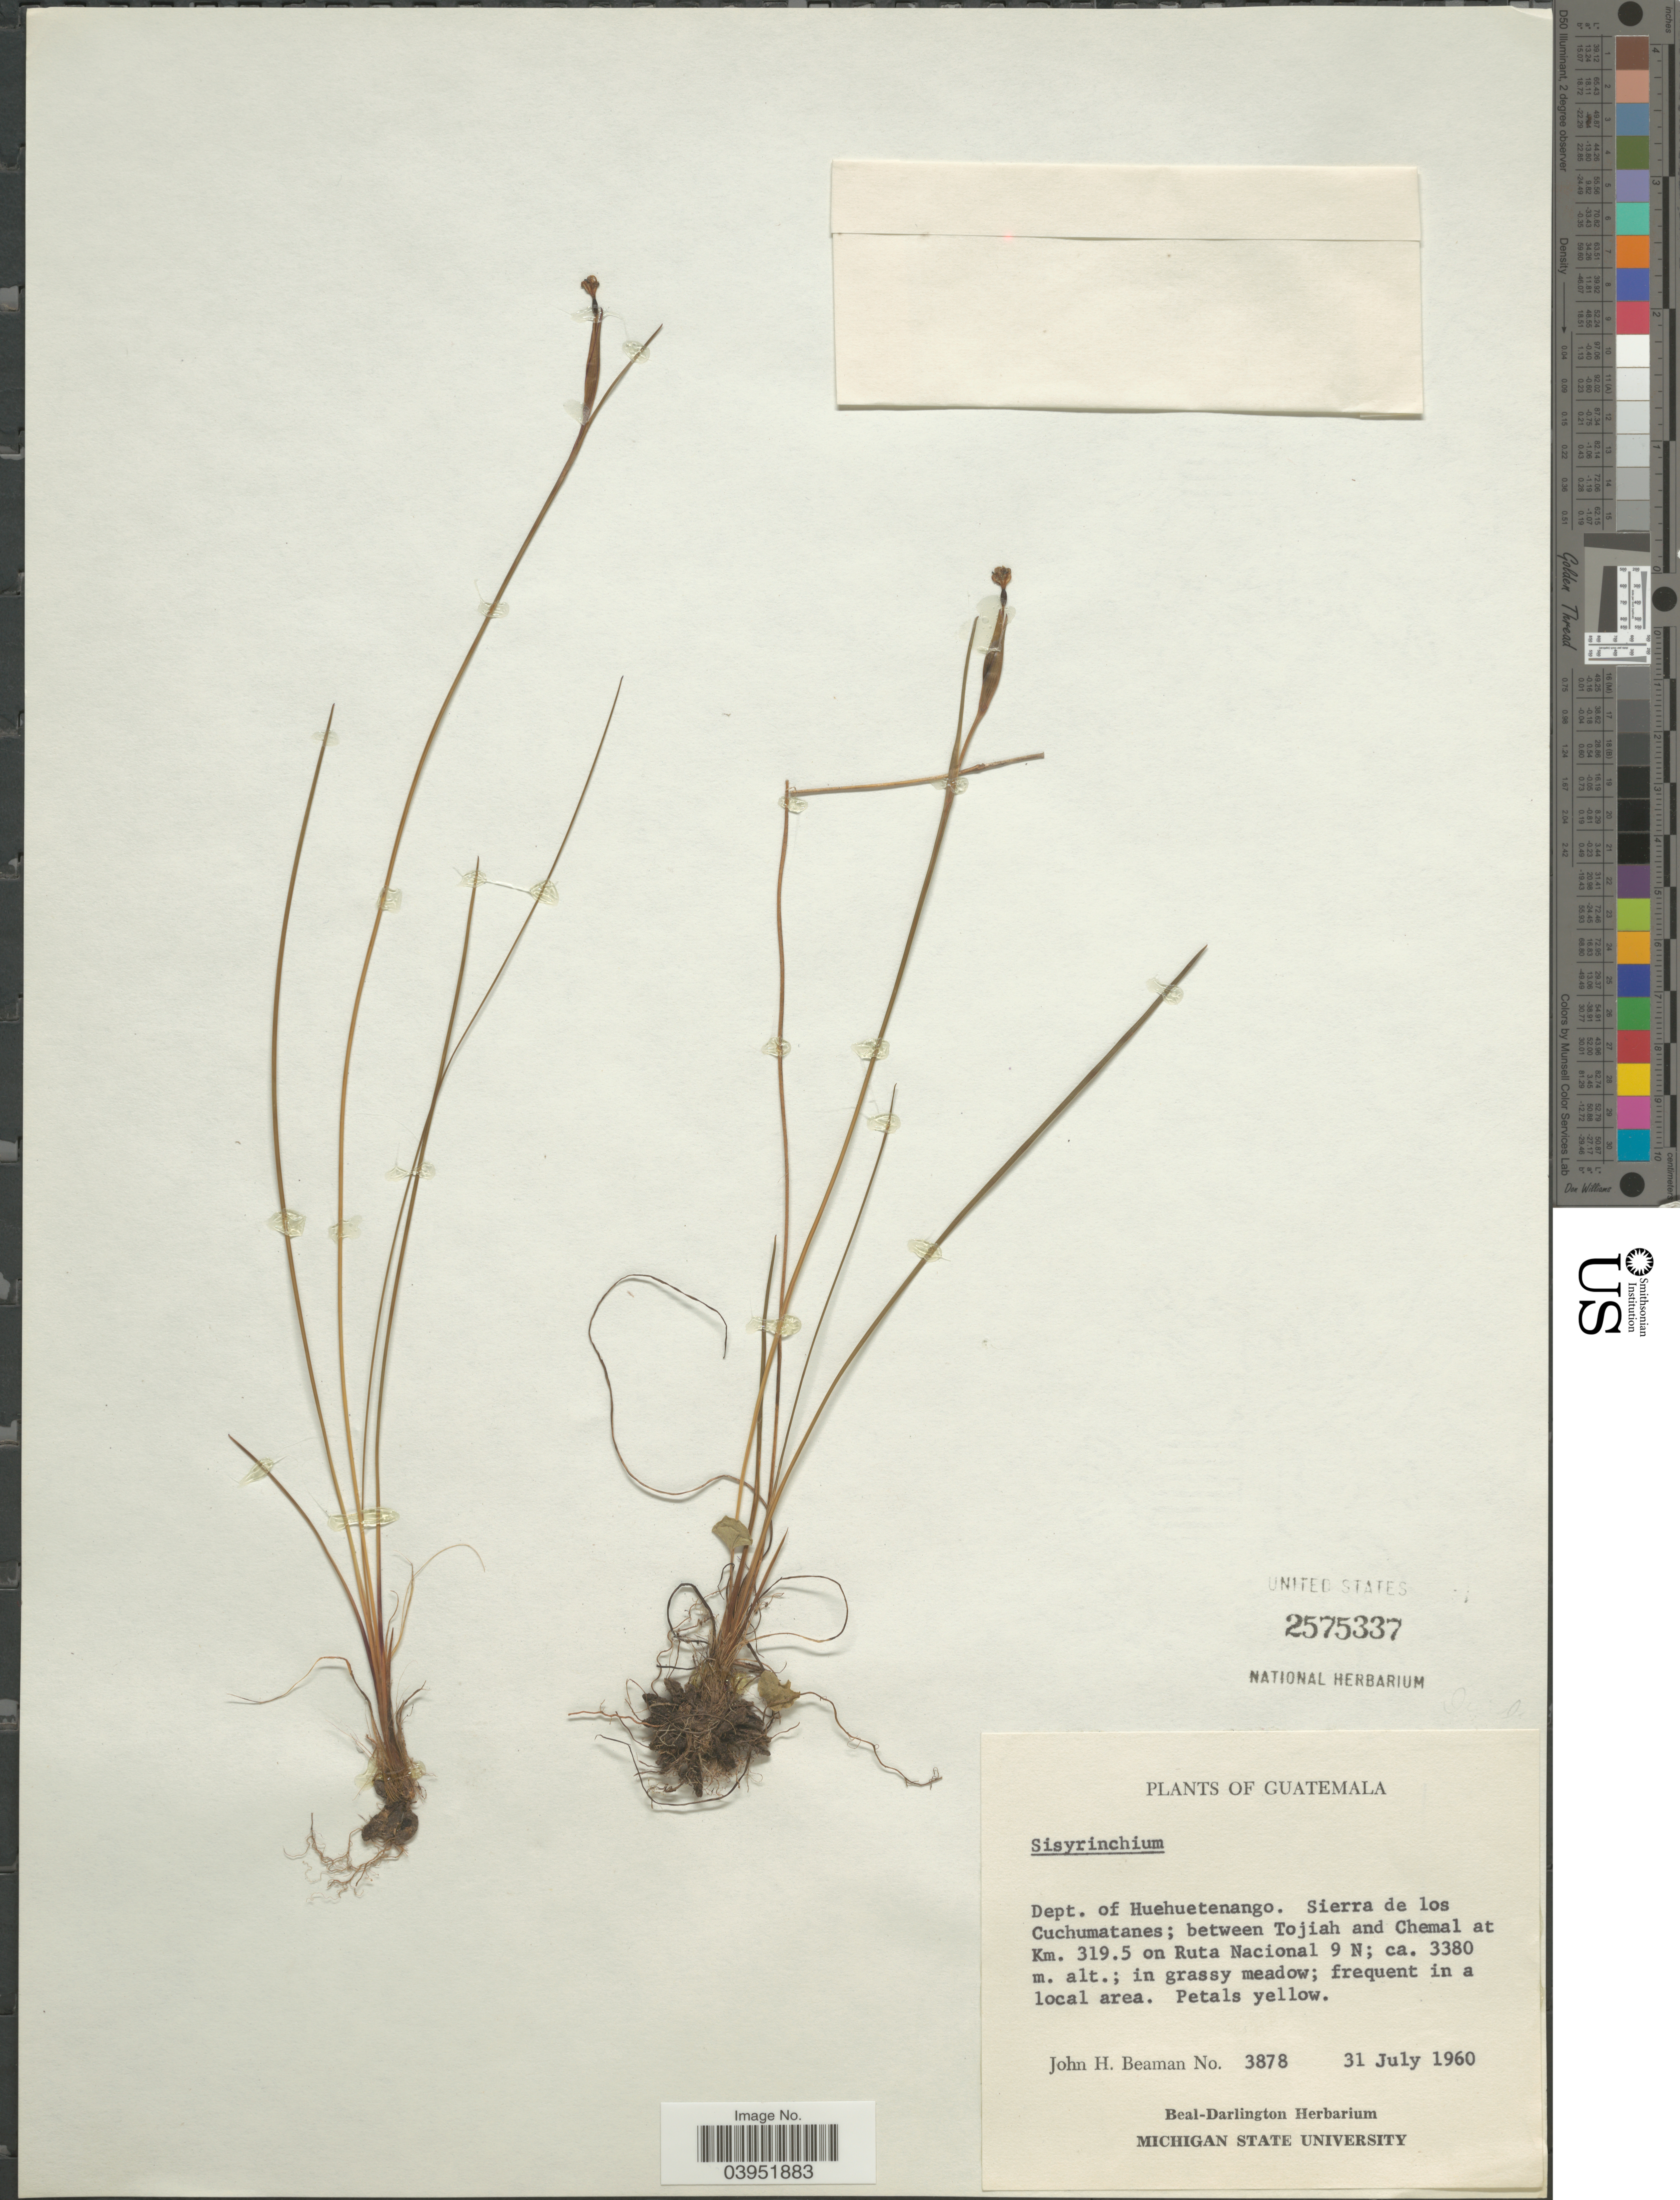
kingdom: Plantae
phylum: Tracheophyta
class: Liliopsida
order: Asparagales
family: Iridaceae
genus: Sisyrinchium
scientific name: Sisyrinchium sp.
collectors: J. H. Beaman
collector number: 3878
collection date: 1960-07-31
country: Guatemala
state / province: Huehuetenango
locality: Dept. of Huehuetenango. Sierra de los Cuchumatanes; between Tojiah and Chemal at Km. 319.5 on Ruta Nacional 9 N.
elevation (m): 3380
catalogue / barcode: US 2575337